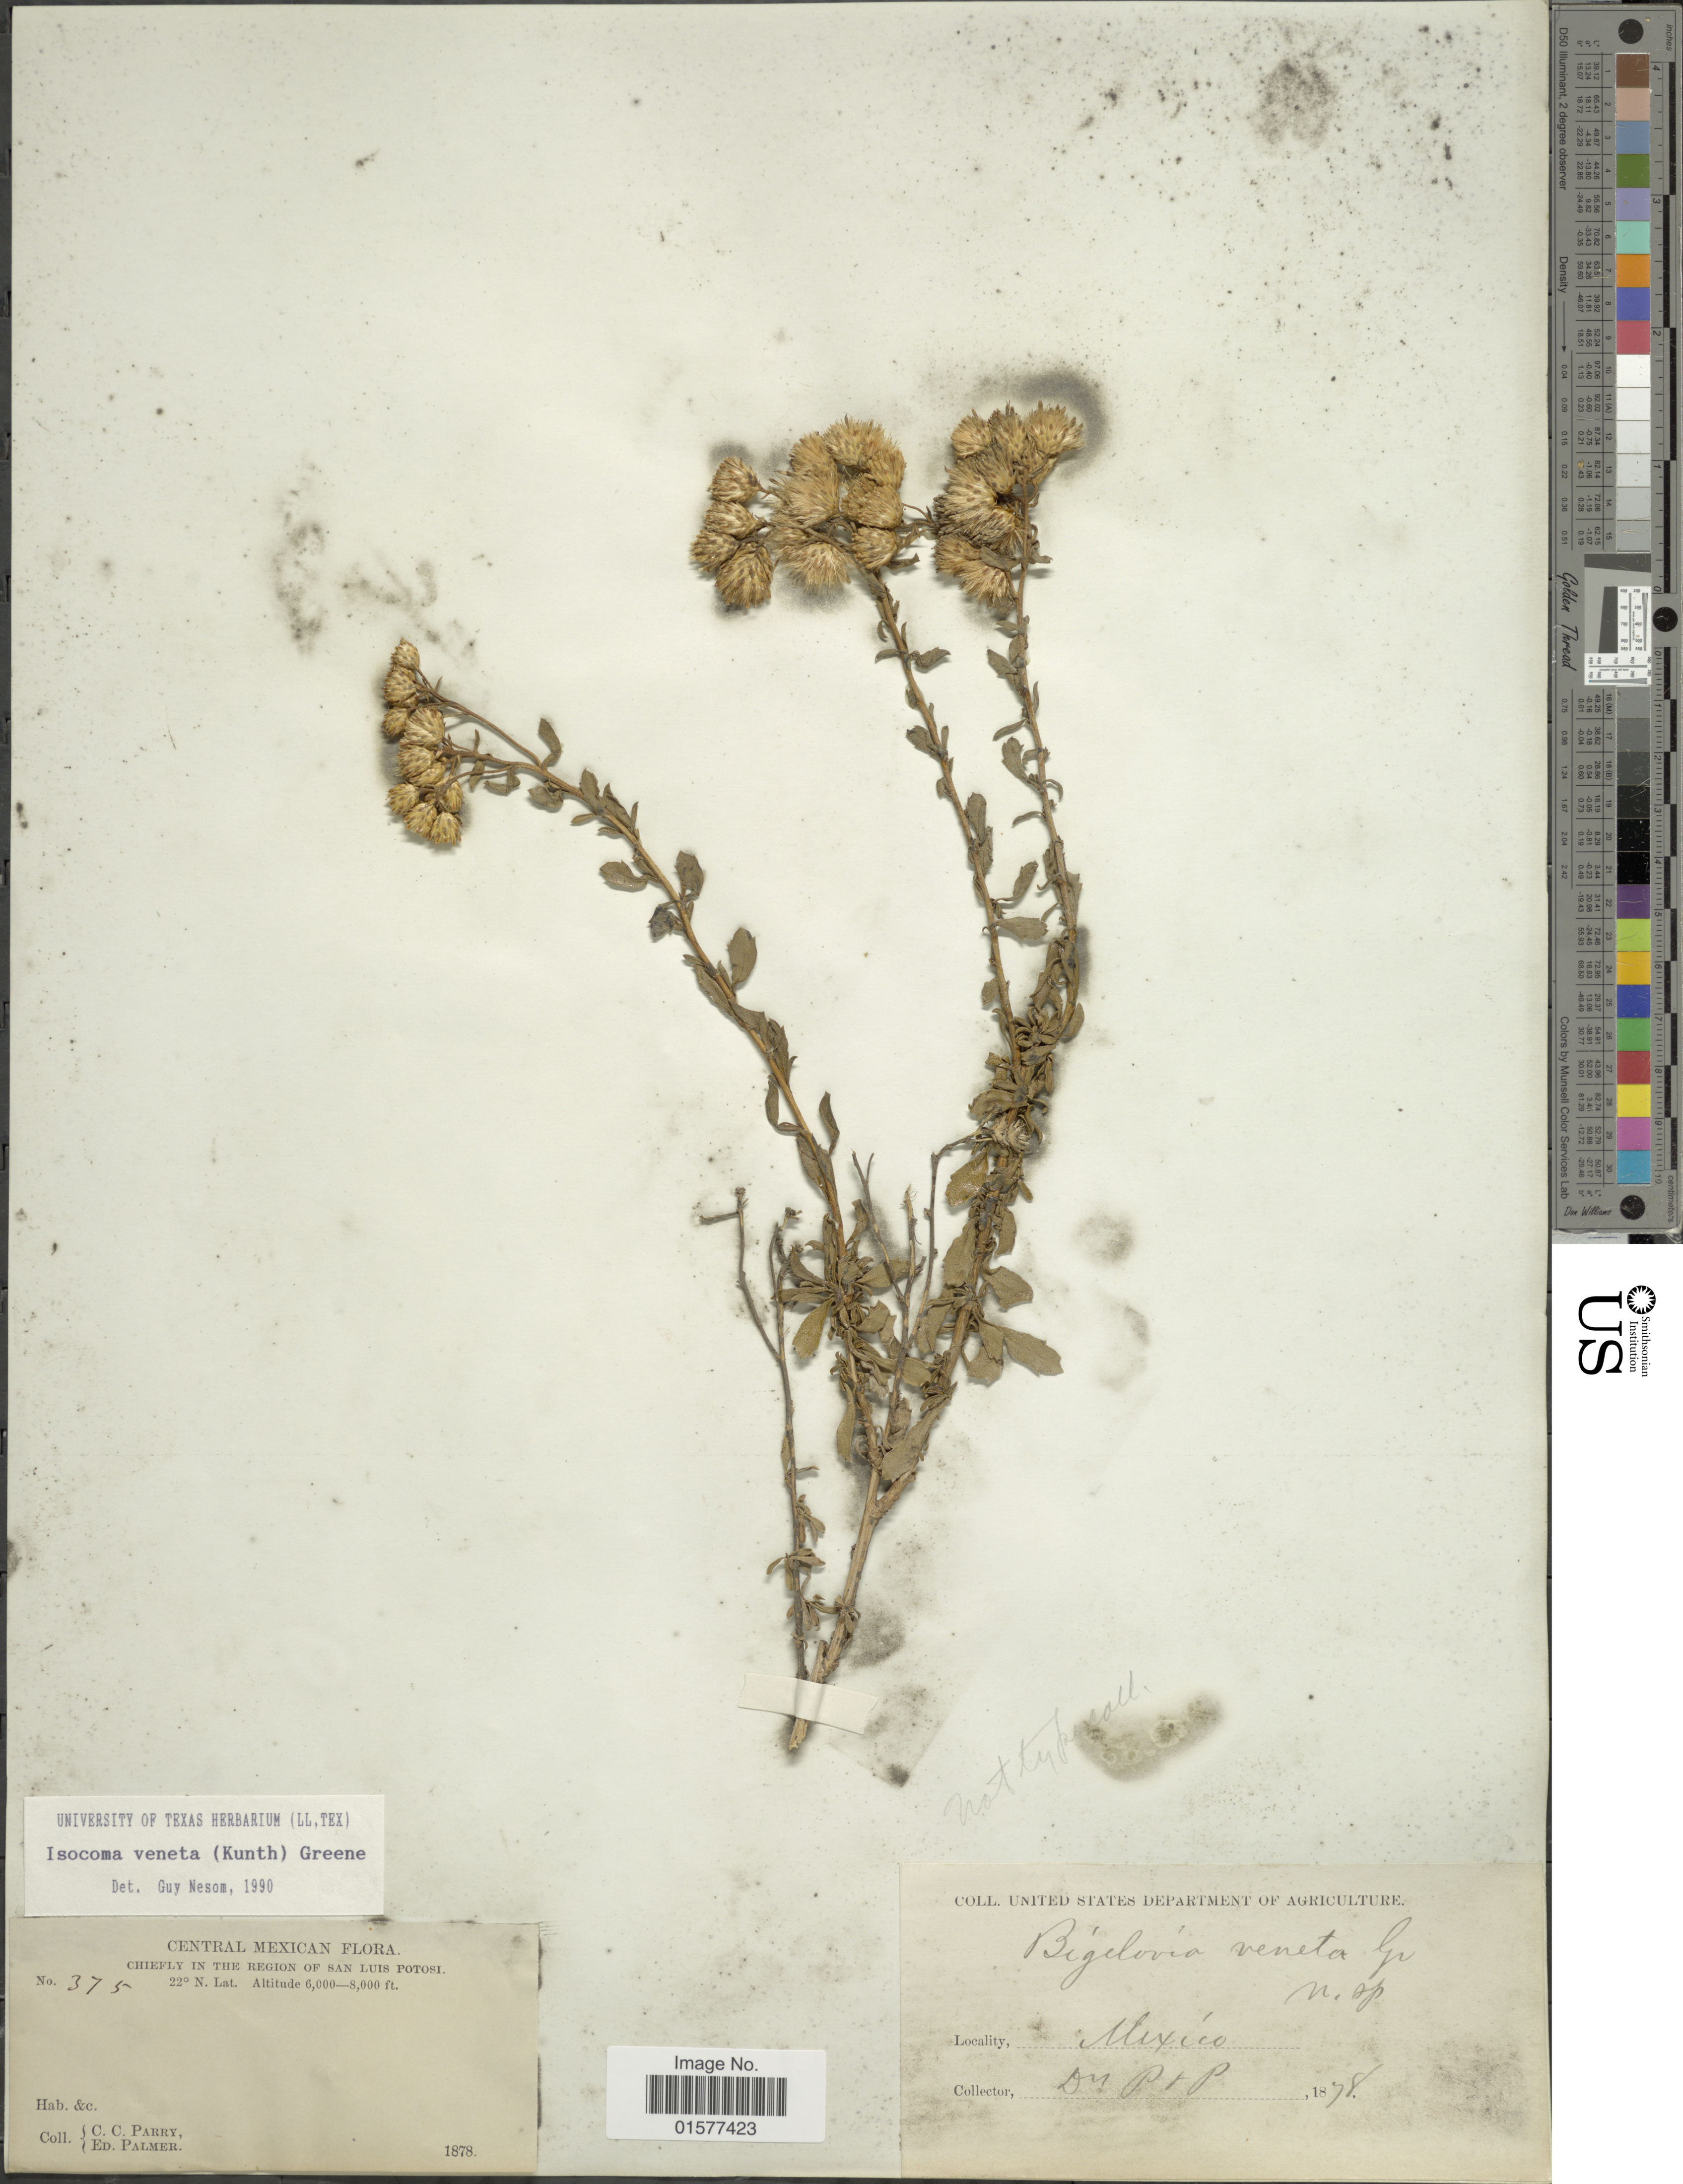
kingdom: Plantae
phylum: Tracheophyta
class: Magnoliopsida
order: Asterales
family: Asteraceae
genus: Isocoma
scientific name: Isocoma veneta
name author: (Kunth) Greene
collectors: C. C. Parry & E. Palmer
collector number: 375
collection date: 1878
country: Mexico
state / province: San Luis Potosí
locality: Central Mexican, Chiefly in the Region of San Luis Potosi